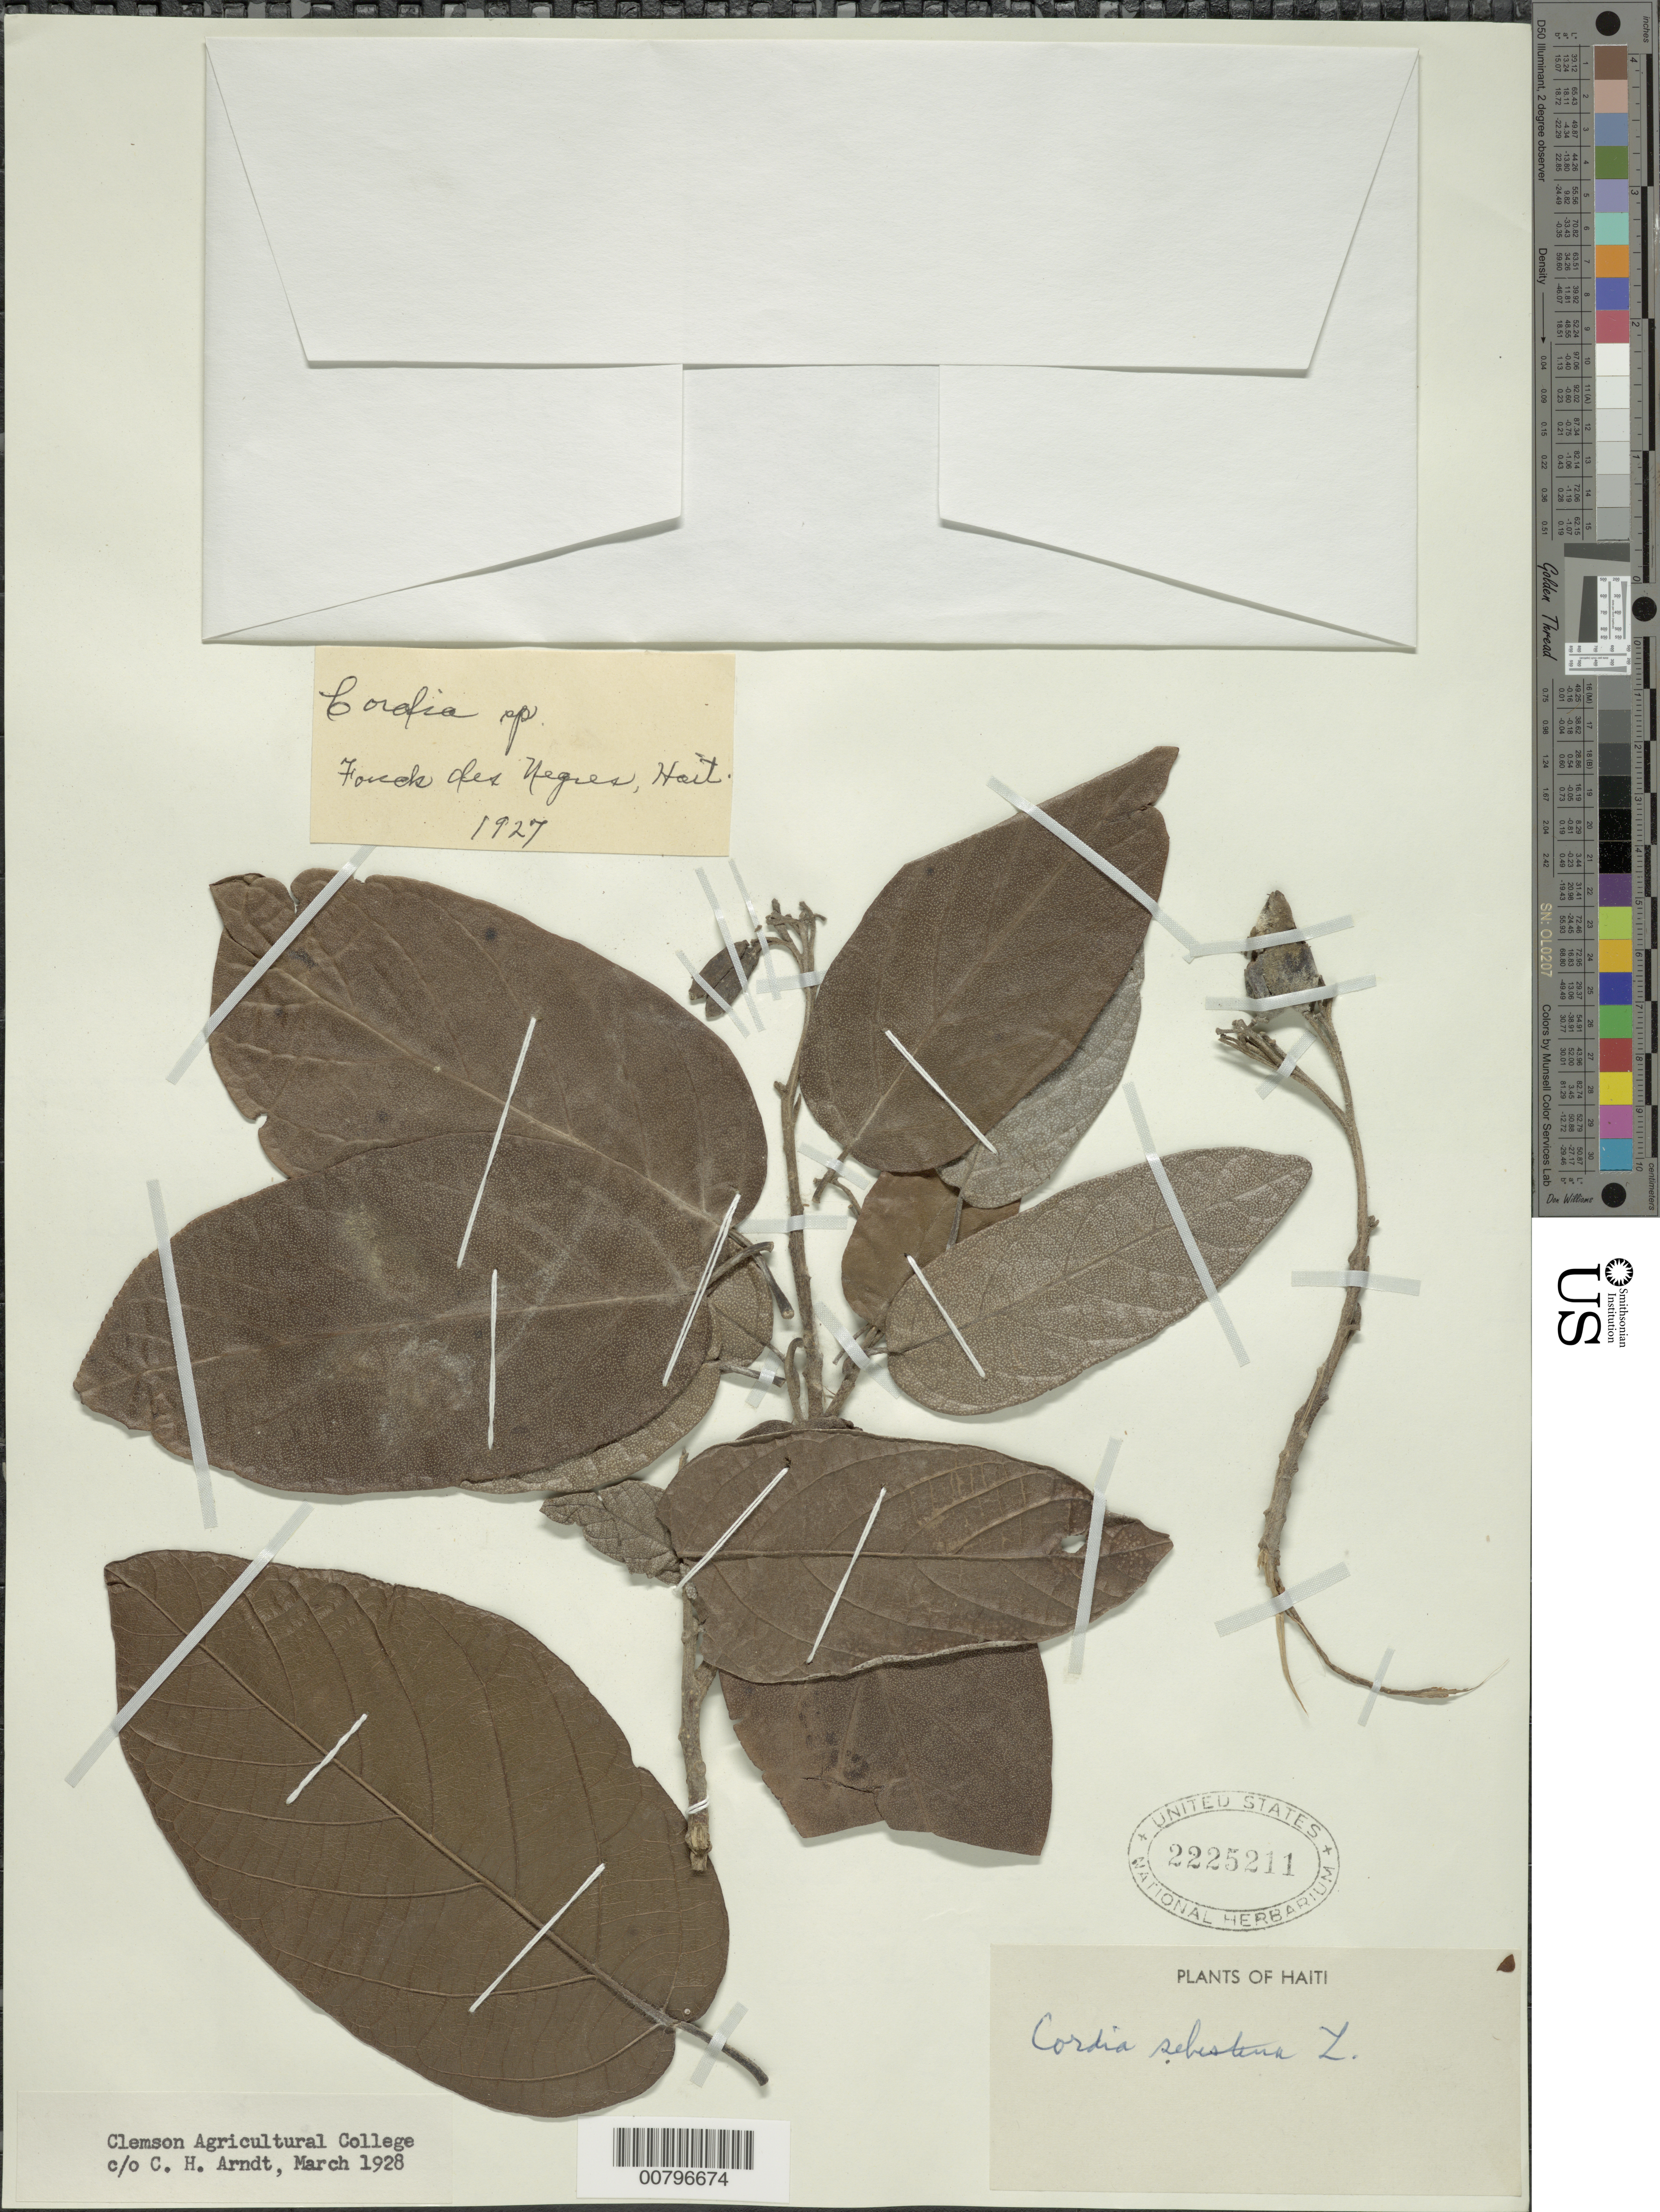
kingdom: Plantae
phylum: Tracheophyta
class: Magnoliopsida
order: Boraginales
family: Cordiaceae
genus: Cordia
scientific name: Cordia sebestena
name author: L.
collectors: C. Arndt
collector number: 1927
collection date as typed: Mar 1928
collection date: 1928-03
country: Haiti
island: Hispaniola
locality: Fonds des Negres.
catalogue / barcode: US 2225211